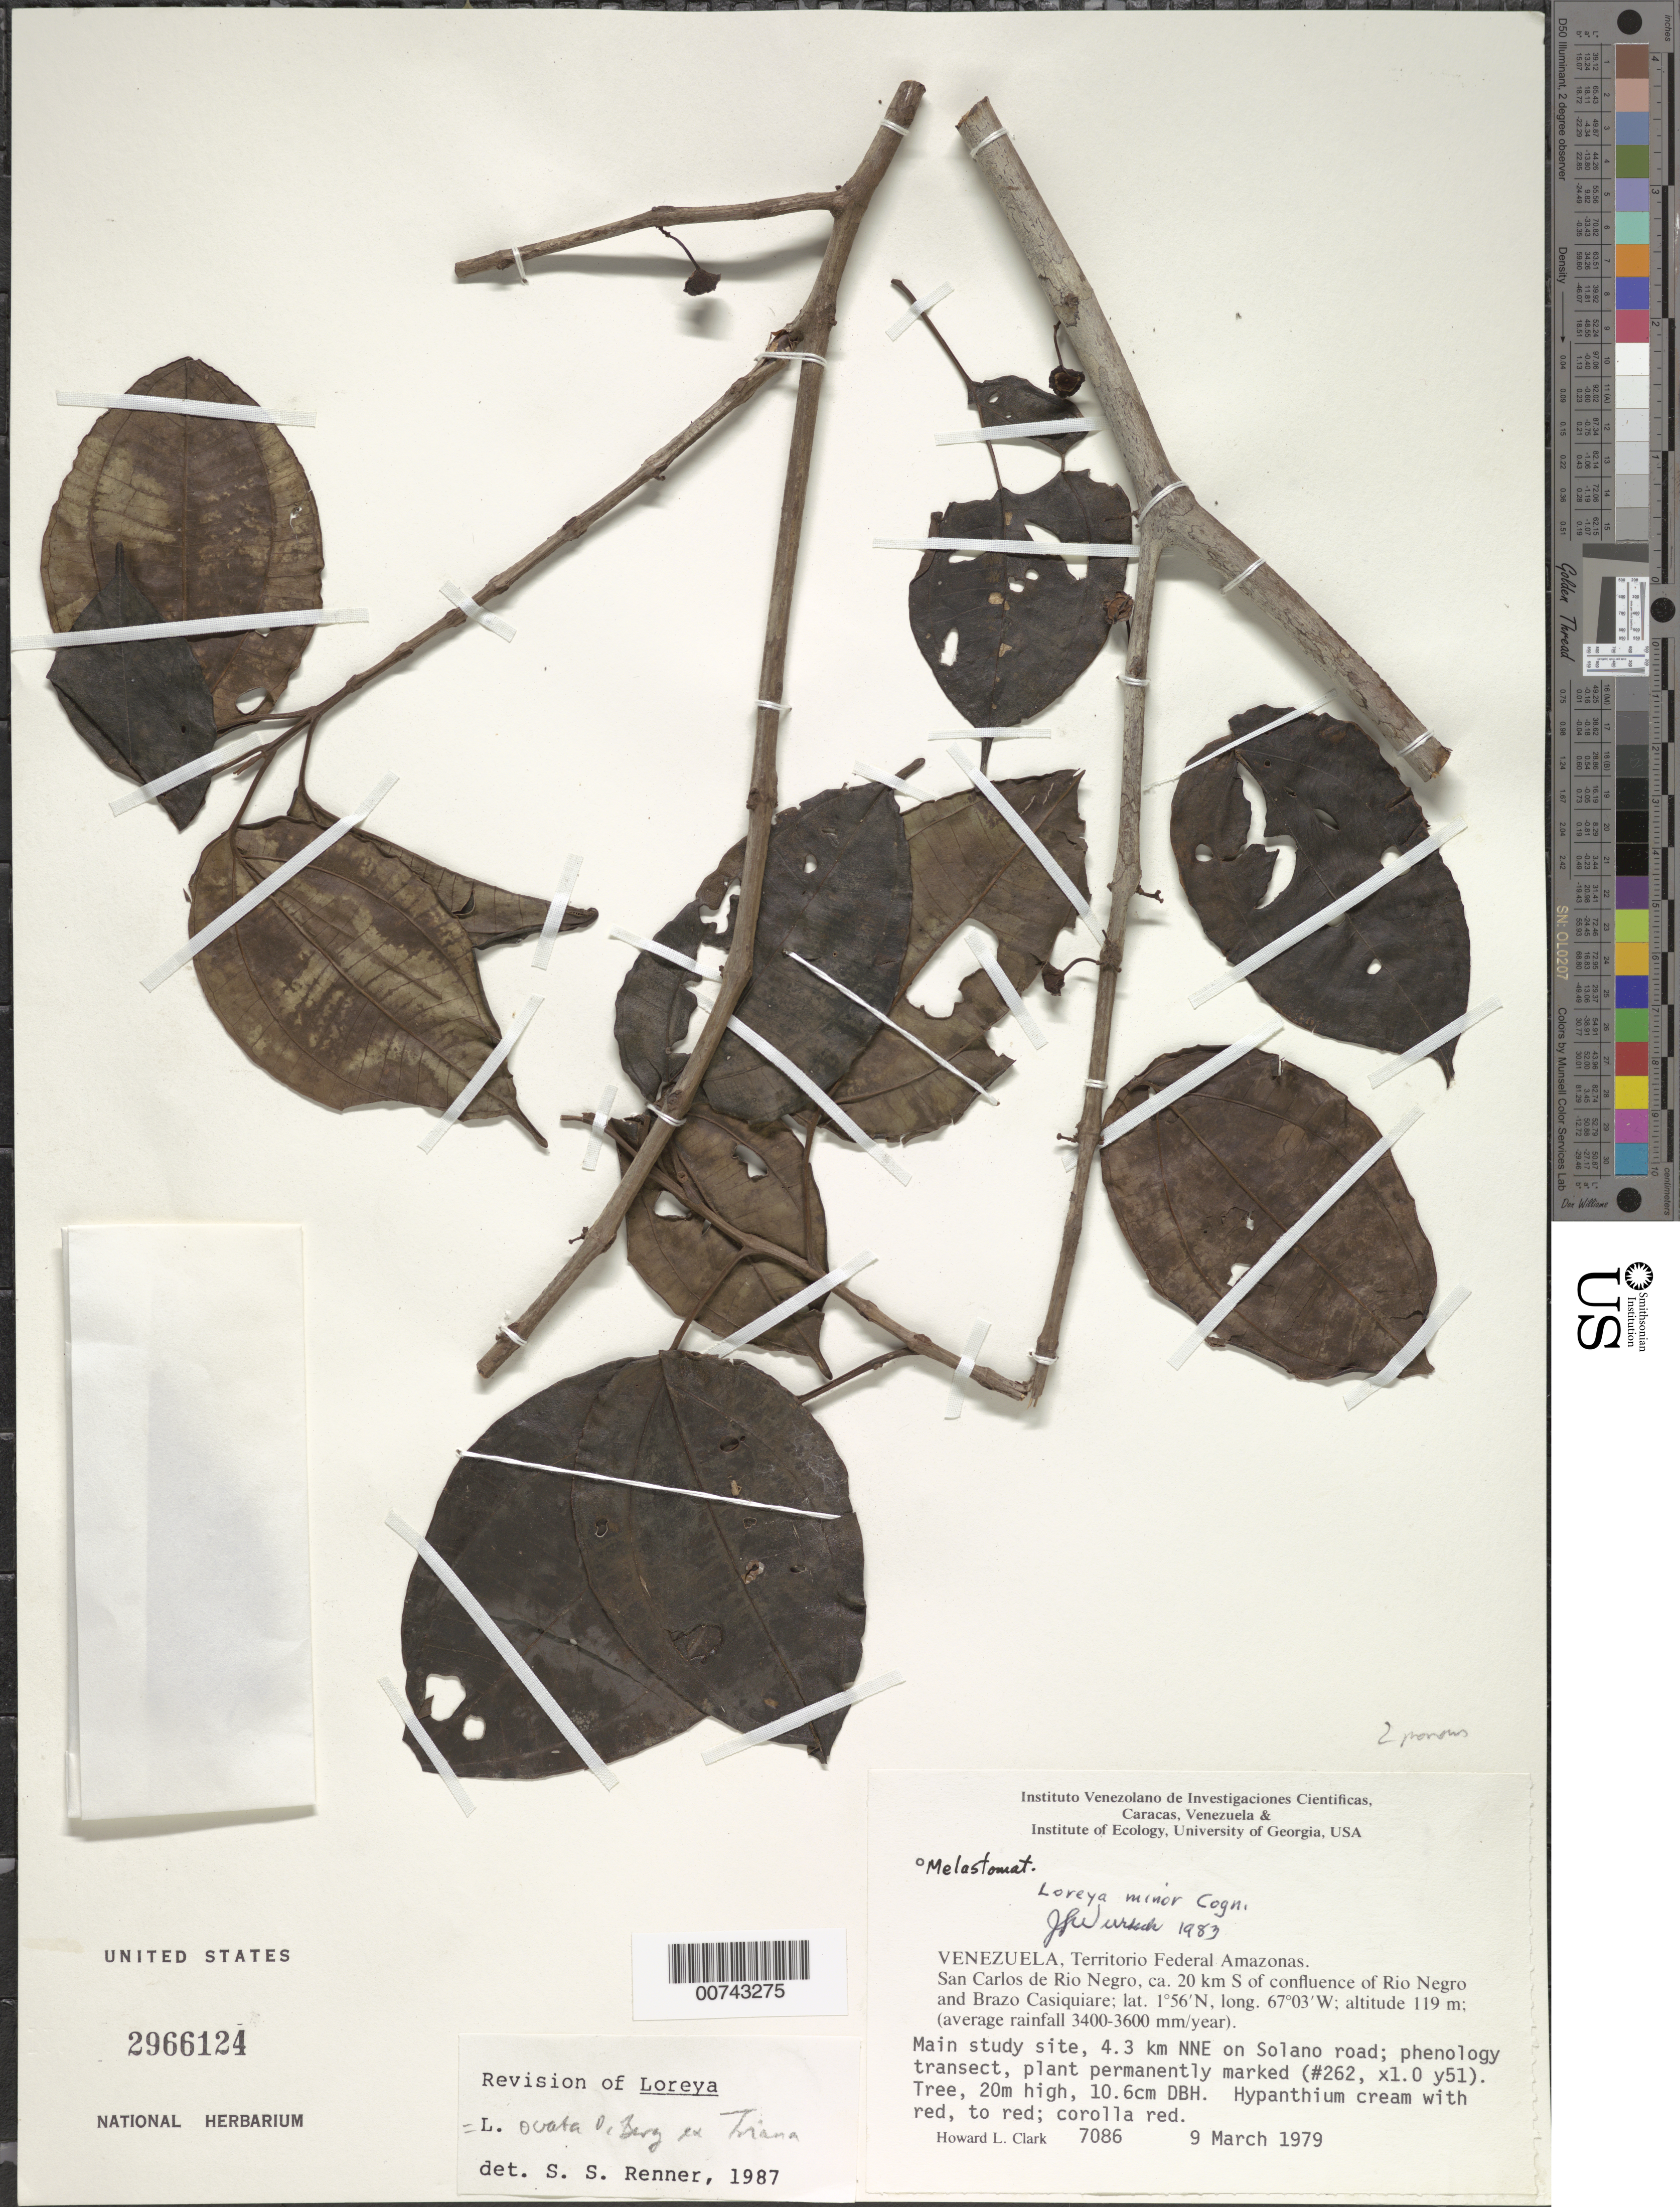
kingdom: Plantae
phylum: Tracheophyta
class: Magnoliopsida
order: Myrtales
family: Melastomataceae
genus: Bellucia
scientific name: Bellucia ovata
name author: (O. Berg ex Triana) Penneys et al.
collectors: H. L. Clark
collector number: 7086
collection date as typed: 24-Feb-78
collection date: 1978-02-24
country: Venezuela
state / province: Amazonas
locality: San Carlos de Río Negro, ca. 20 km S of confluence of Río Negro and Brazo Casiquiare, edge of Juan Moreno conuco, 9.2 km NNE of San Carlos on Solano road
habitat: Secondary scrub; average rainfall 3400-3600 mm/year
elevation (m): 119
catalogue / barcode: US 2966124